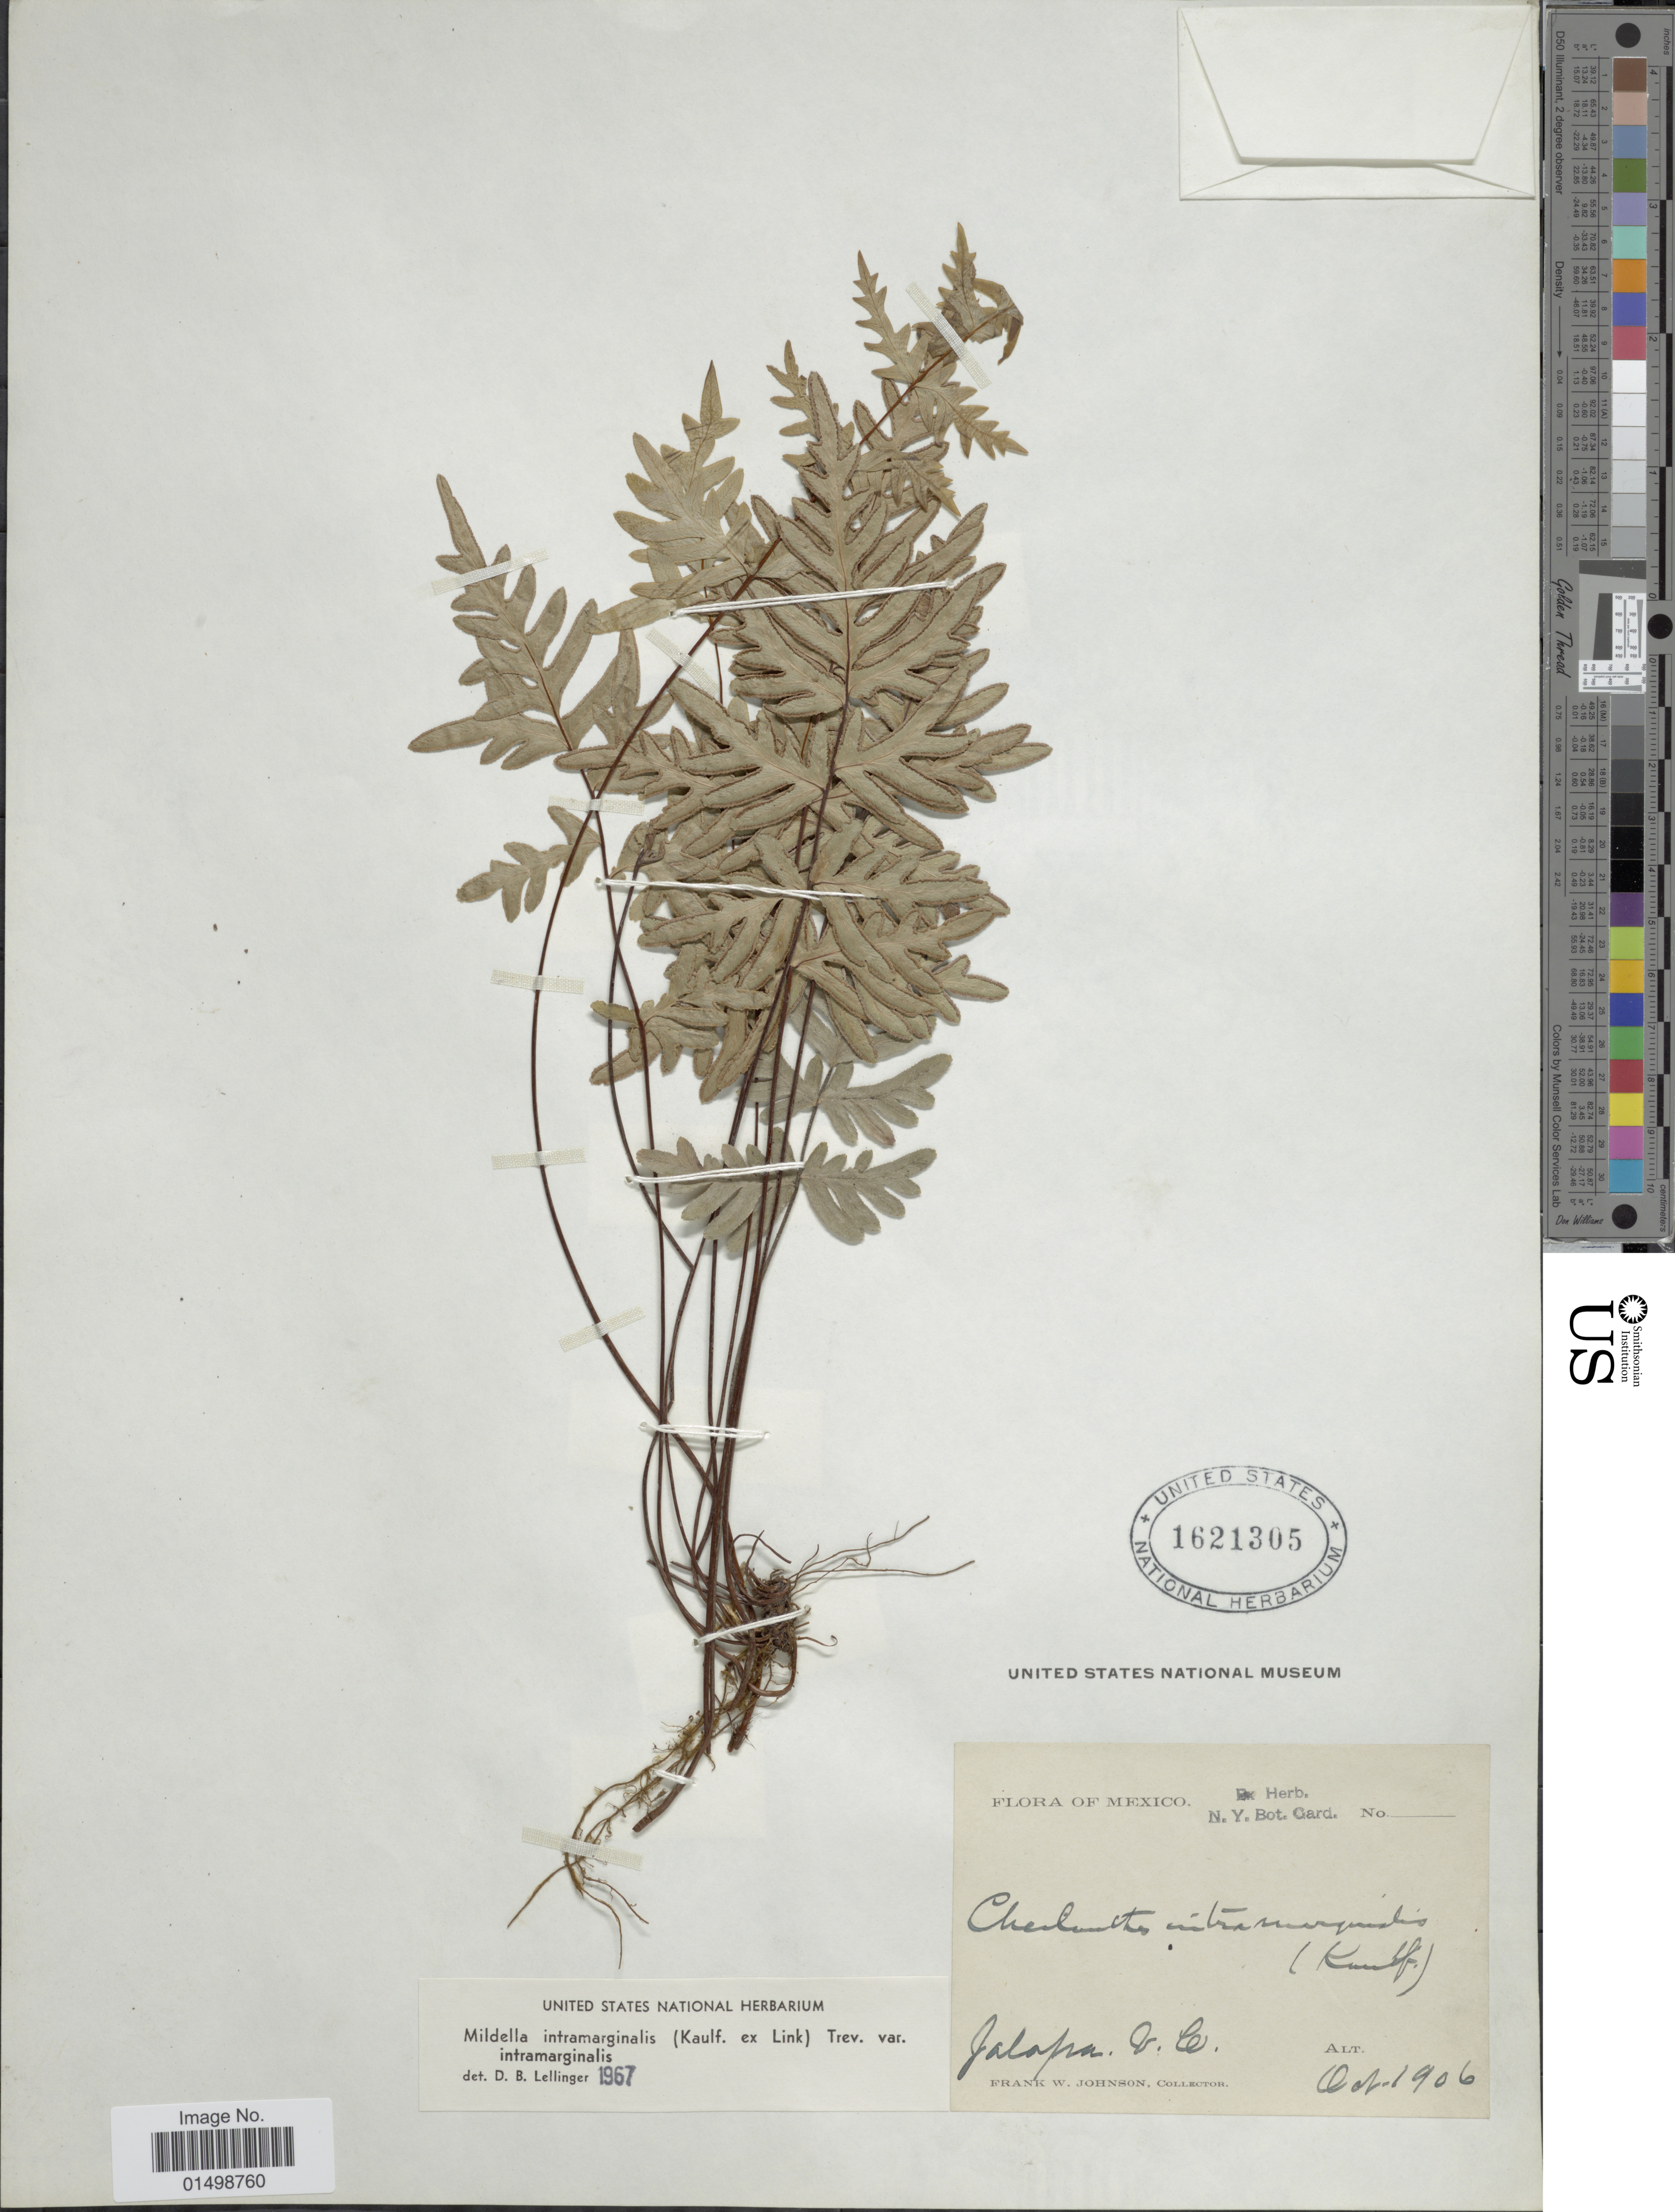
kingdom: Plantae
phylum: Tracheophyta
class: Polypodiopsida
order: Polypodiales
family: Pteridaceae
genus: Cheilanthes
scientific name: Cheilanthes intramarginalis var. intramarginalis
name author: (Kaulf.) Hook.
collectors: F. W. Johnson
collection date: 1906-10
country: Mexico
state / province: México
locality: Jalapa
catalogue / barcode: US 1621305